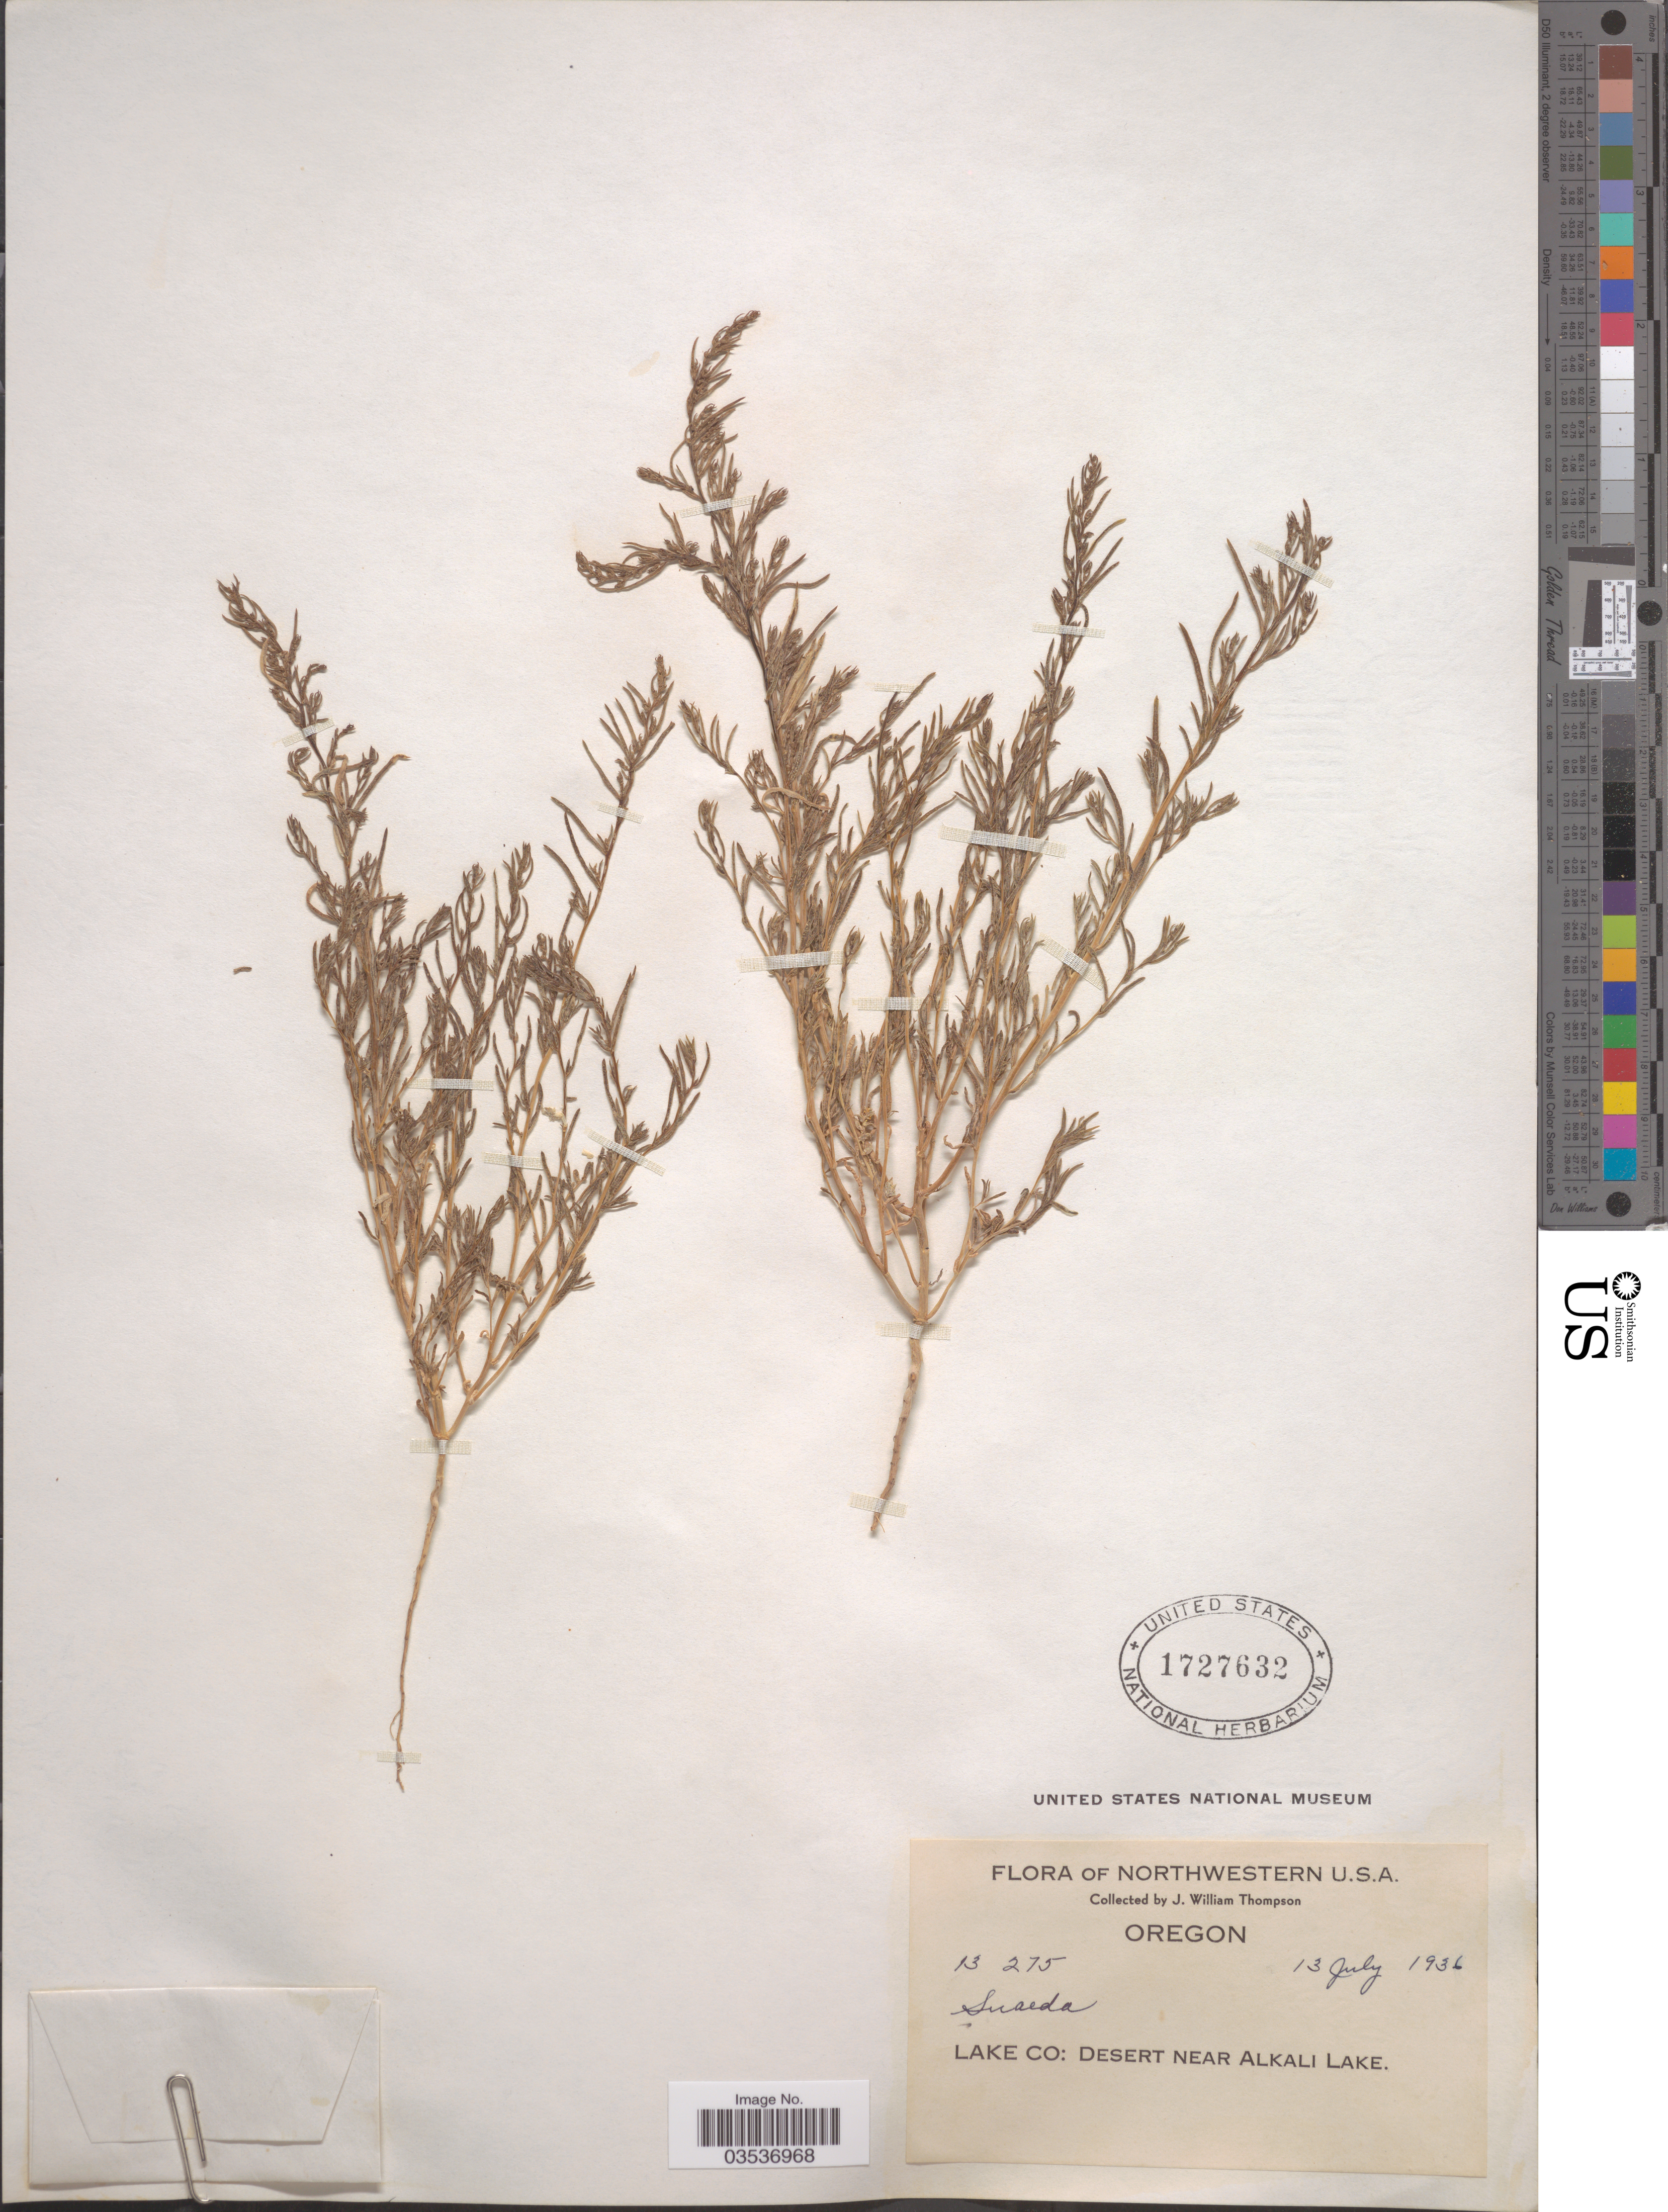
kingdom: Plantae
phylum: Tracheophyta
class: Magnoliopsida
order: Caryophyllales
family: Amaranthaceae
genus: Suaeda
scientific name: Suaeda nigra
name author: (Raf.) J.F. Macbr.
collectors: J. W. Thompson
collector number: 13275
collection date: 1936-07-13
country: United States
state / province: Oregon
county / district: Lake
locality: Northwestern U.S.A. Lake Co: Desert near Alkali Lake.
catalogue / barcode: US 1727632